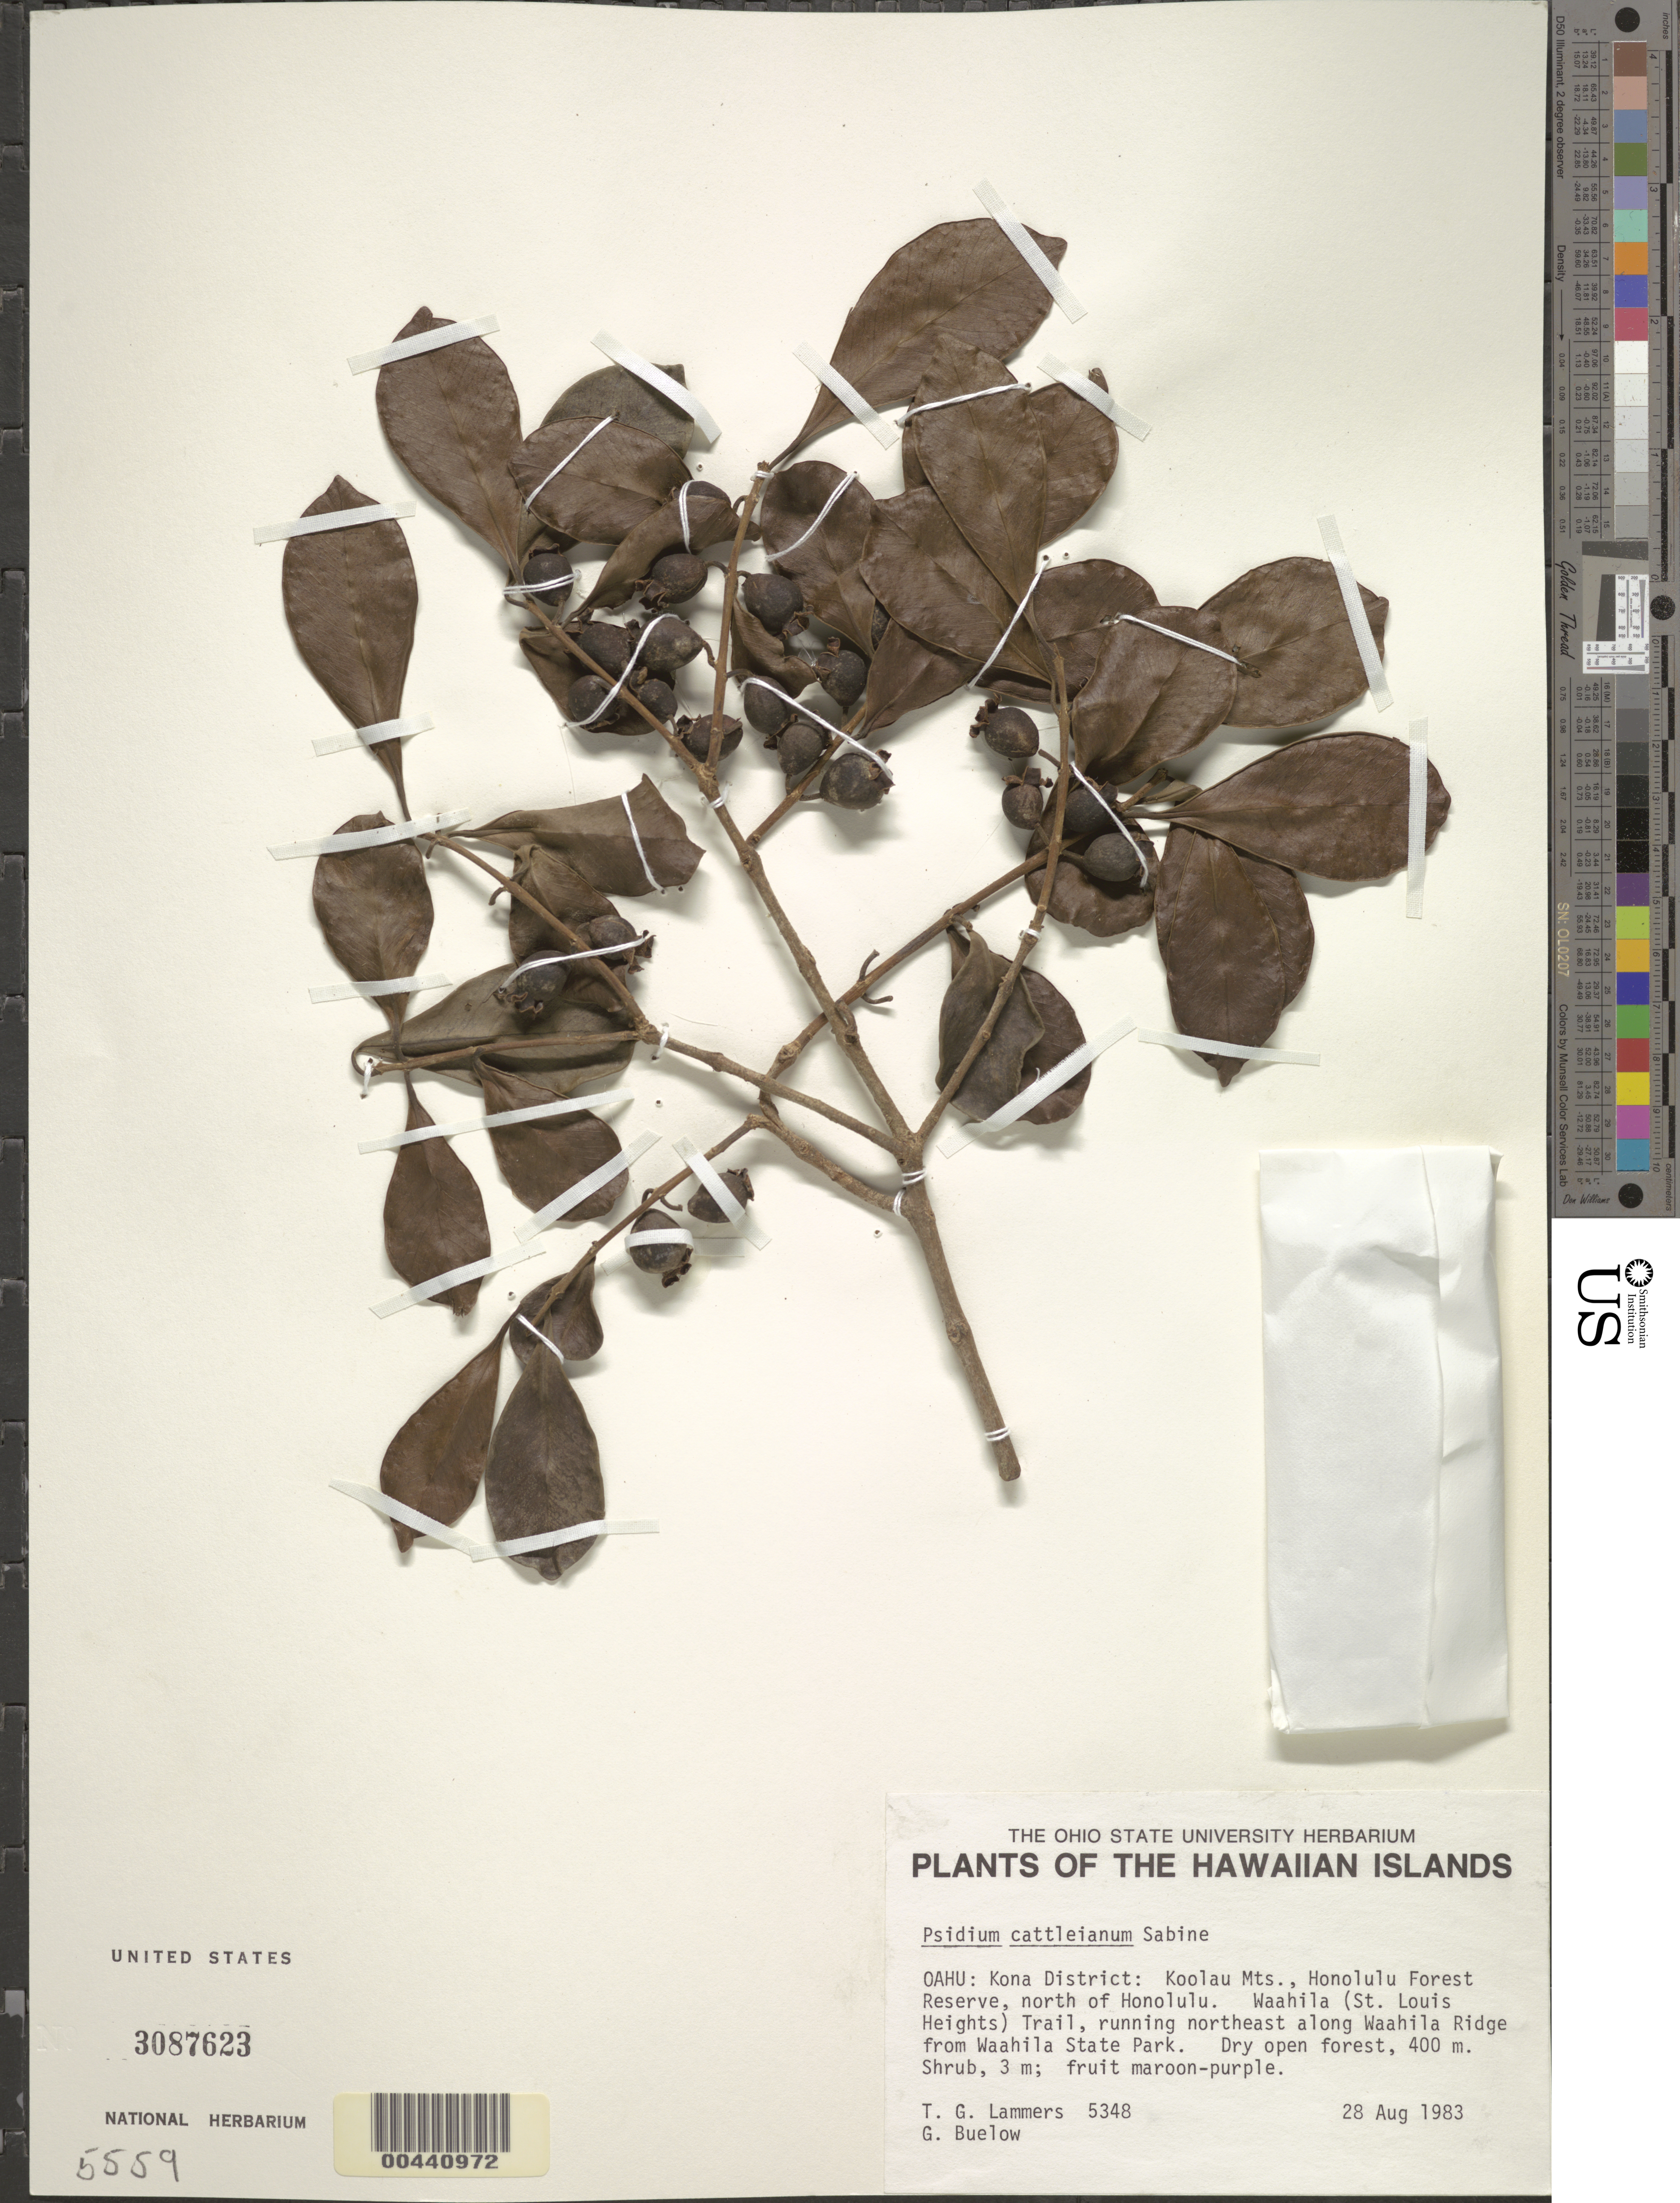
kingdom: Plantae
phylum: Tracheophyta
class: Magnoliopsida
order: Myrtales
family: Myrtaceae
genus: Psidium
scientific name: Psidium cattleyanum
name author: Sabine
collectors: T. G. Lammers & G. Buelow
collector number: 5348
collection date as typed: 28 Aug 1983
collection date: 1983-08-28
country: United States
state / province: Hawaii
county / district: Honolulu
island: Oahu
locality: Kona District: Koolau Mts., Honolulu Forest Reserve, N of Honolulu. Waahila (St. Louis Heights) Trail, running NE along ...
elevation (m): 400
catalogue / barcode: US 3087623